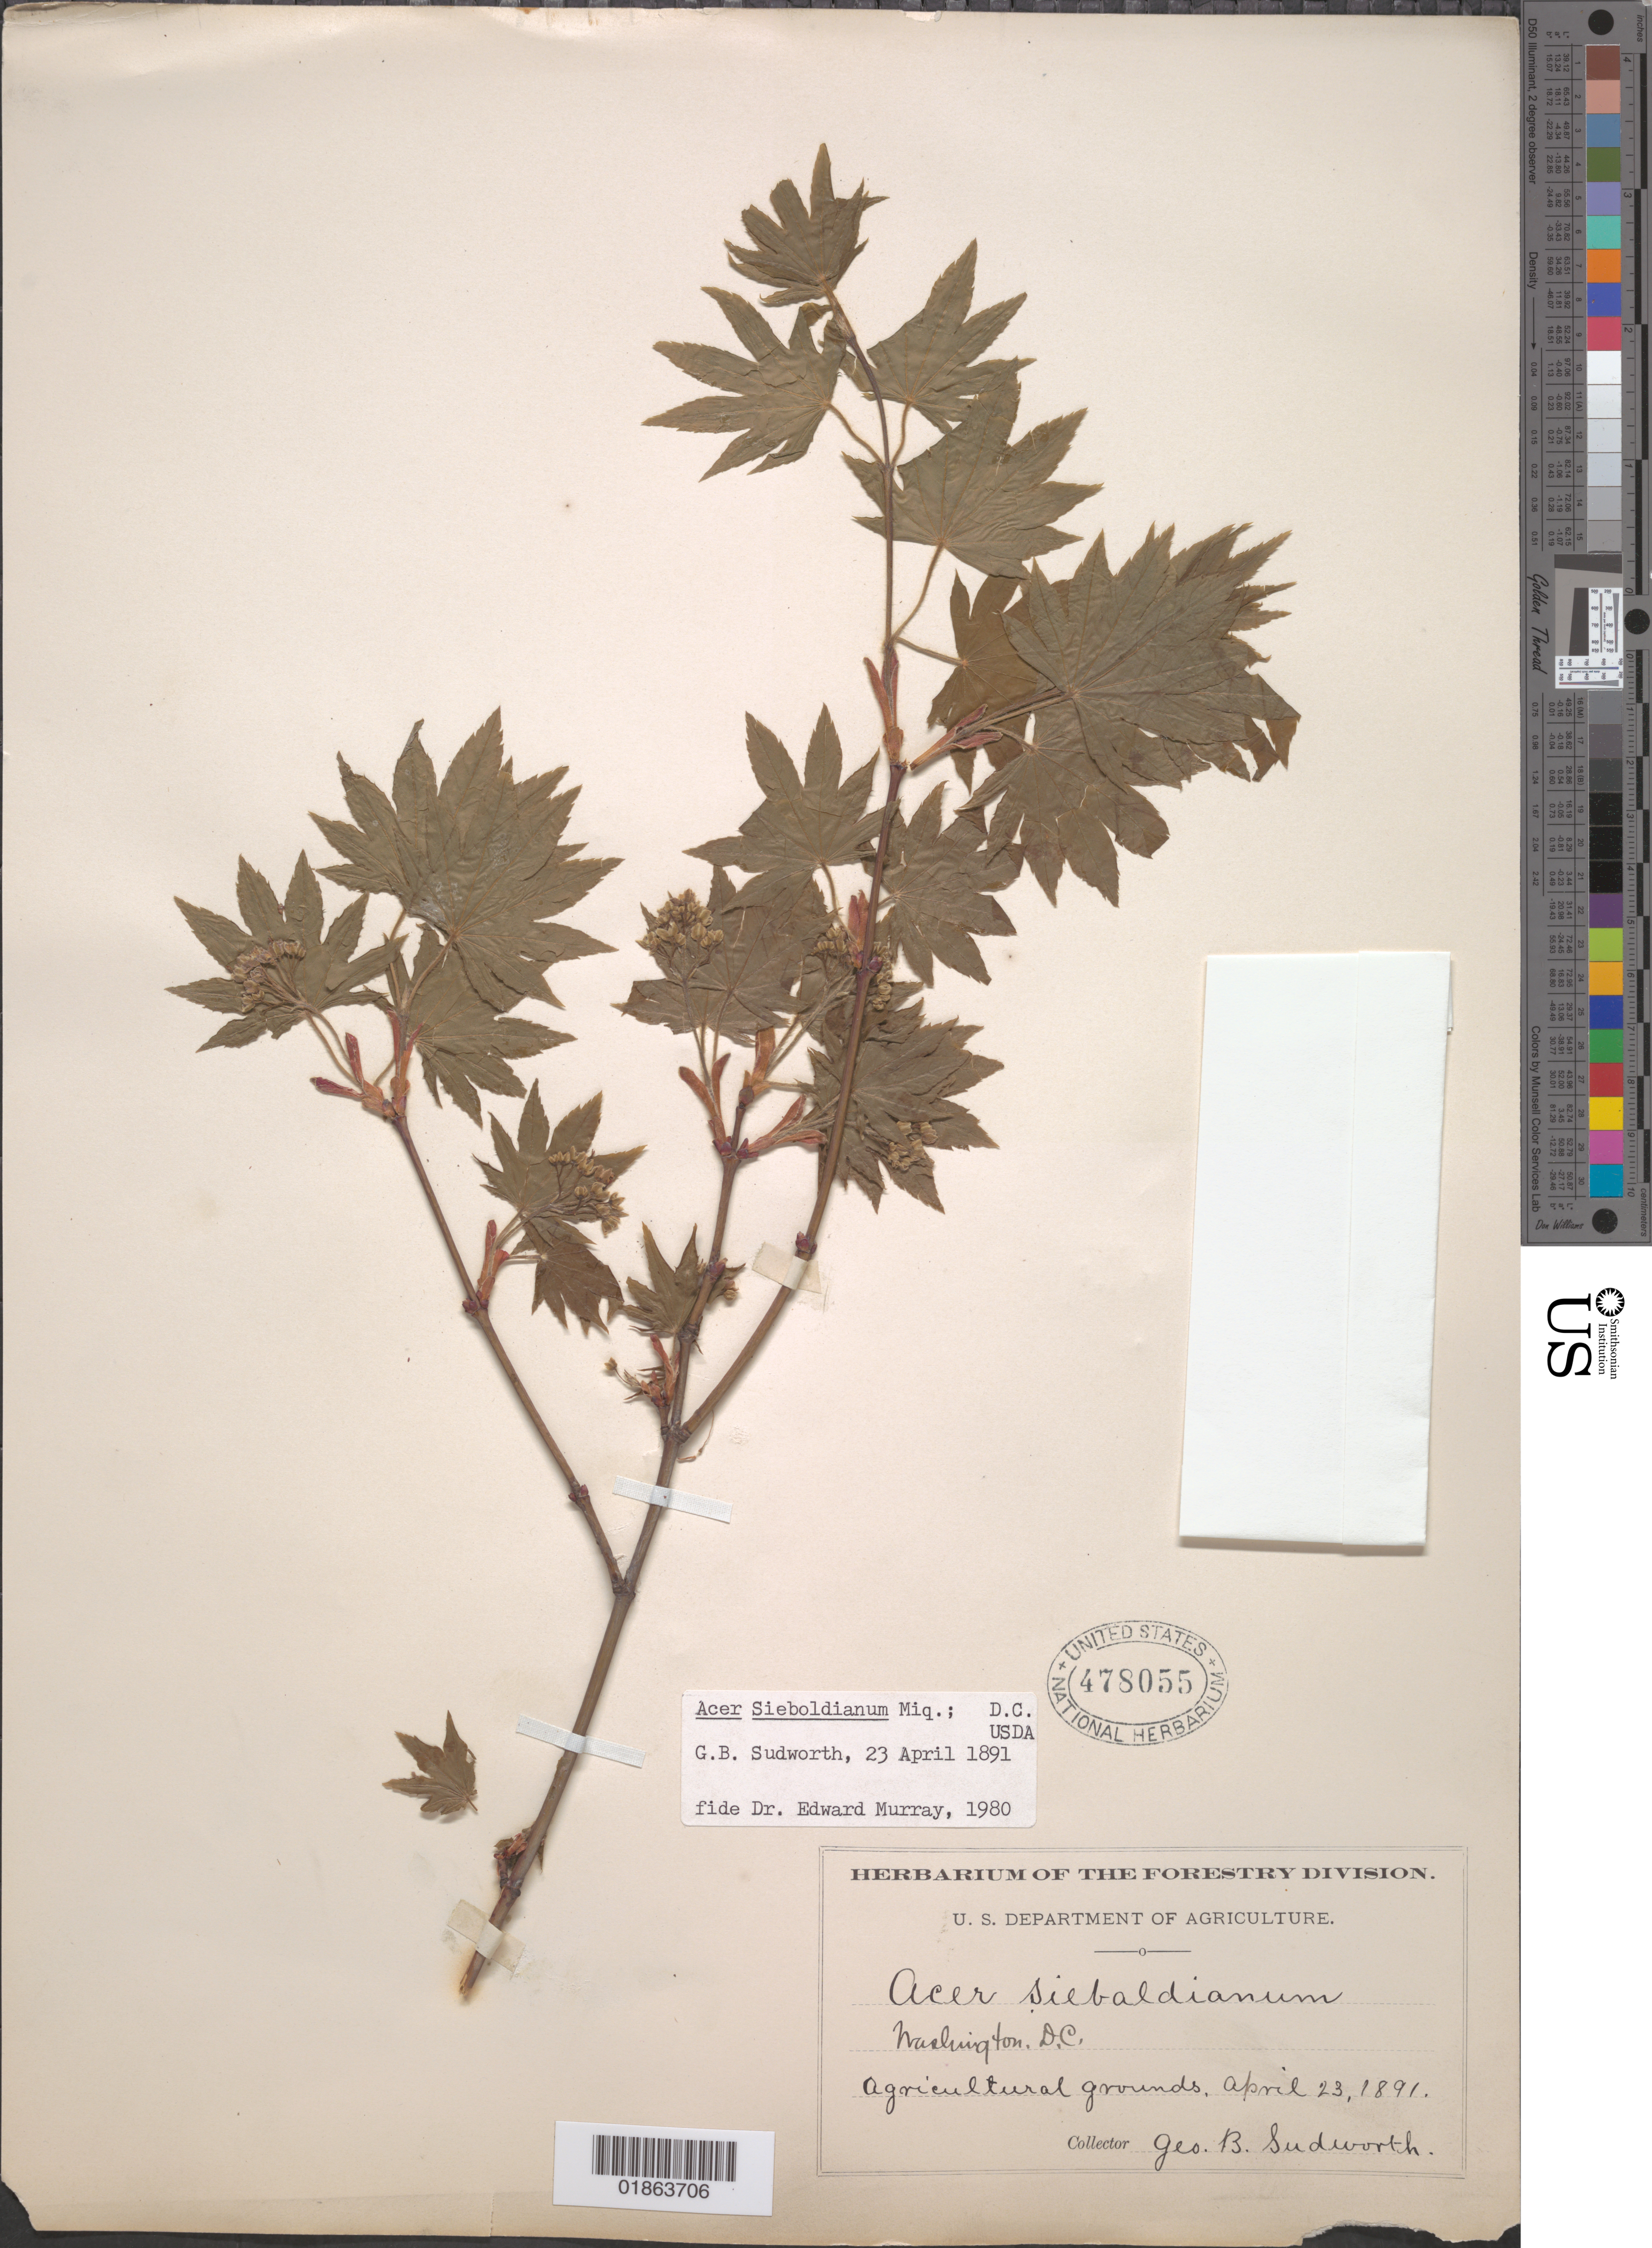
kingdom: Plantae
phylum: Tracheophyta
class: Magnoliopsida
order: Sapindales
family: Sapindaceae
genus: Acer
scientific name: Acer sieboldianum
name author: Miq.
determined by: Murray, Edward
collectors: G. B. Sudworth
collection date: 1891-04-23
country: United States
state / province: District of Columbia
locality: Agricultural Grounds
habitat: Cultivated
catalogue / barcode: US 478055